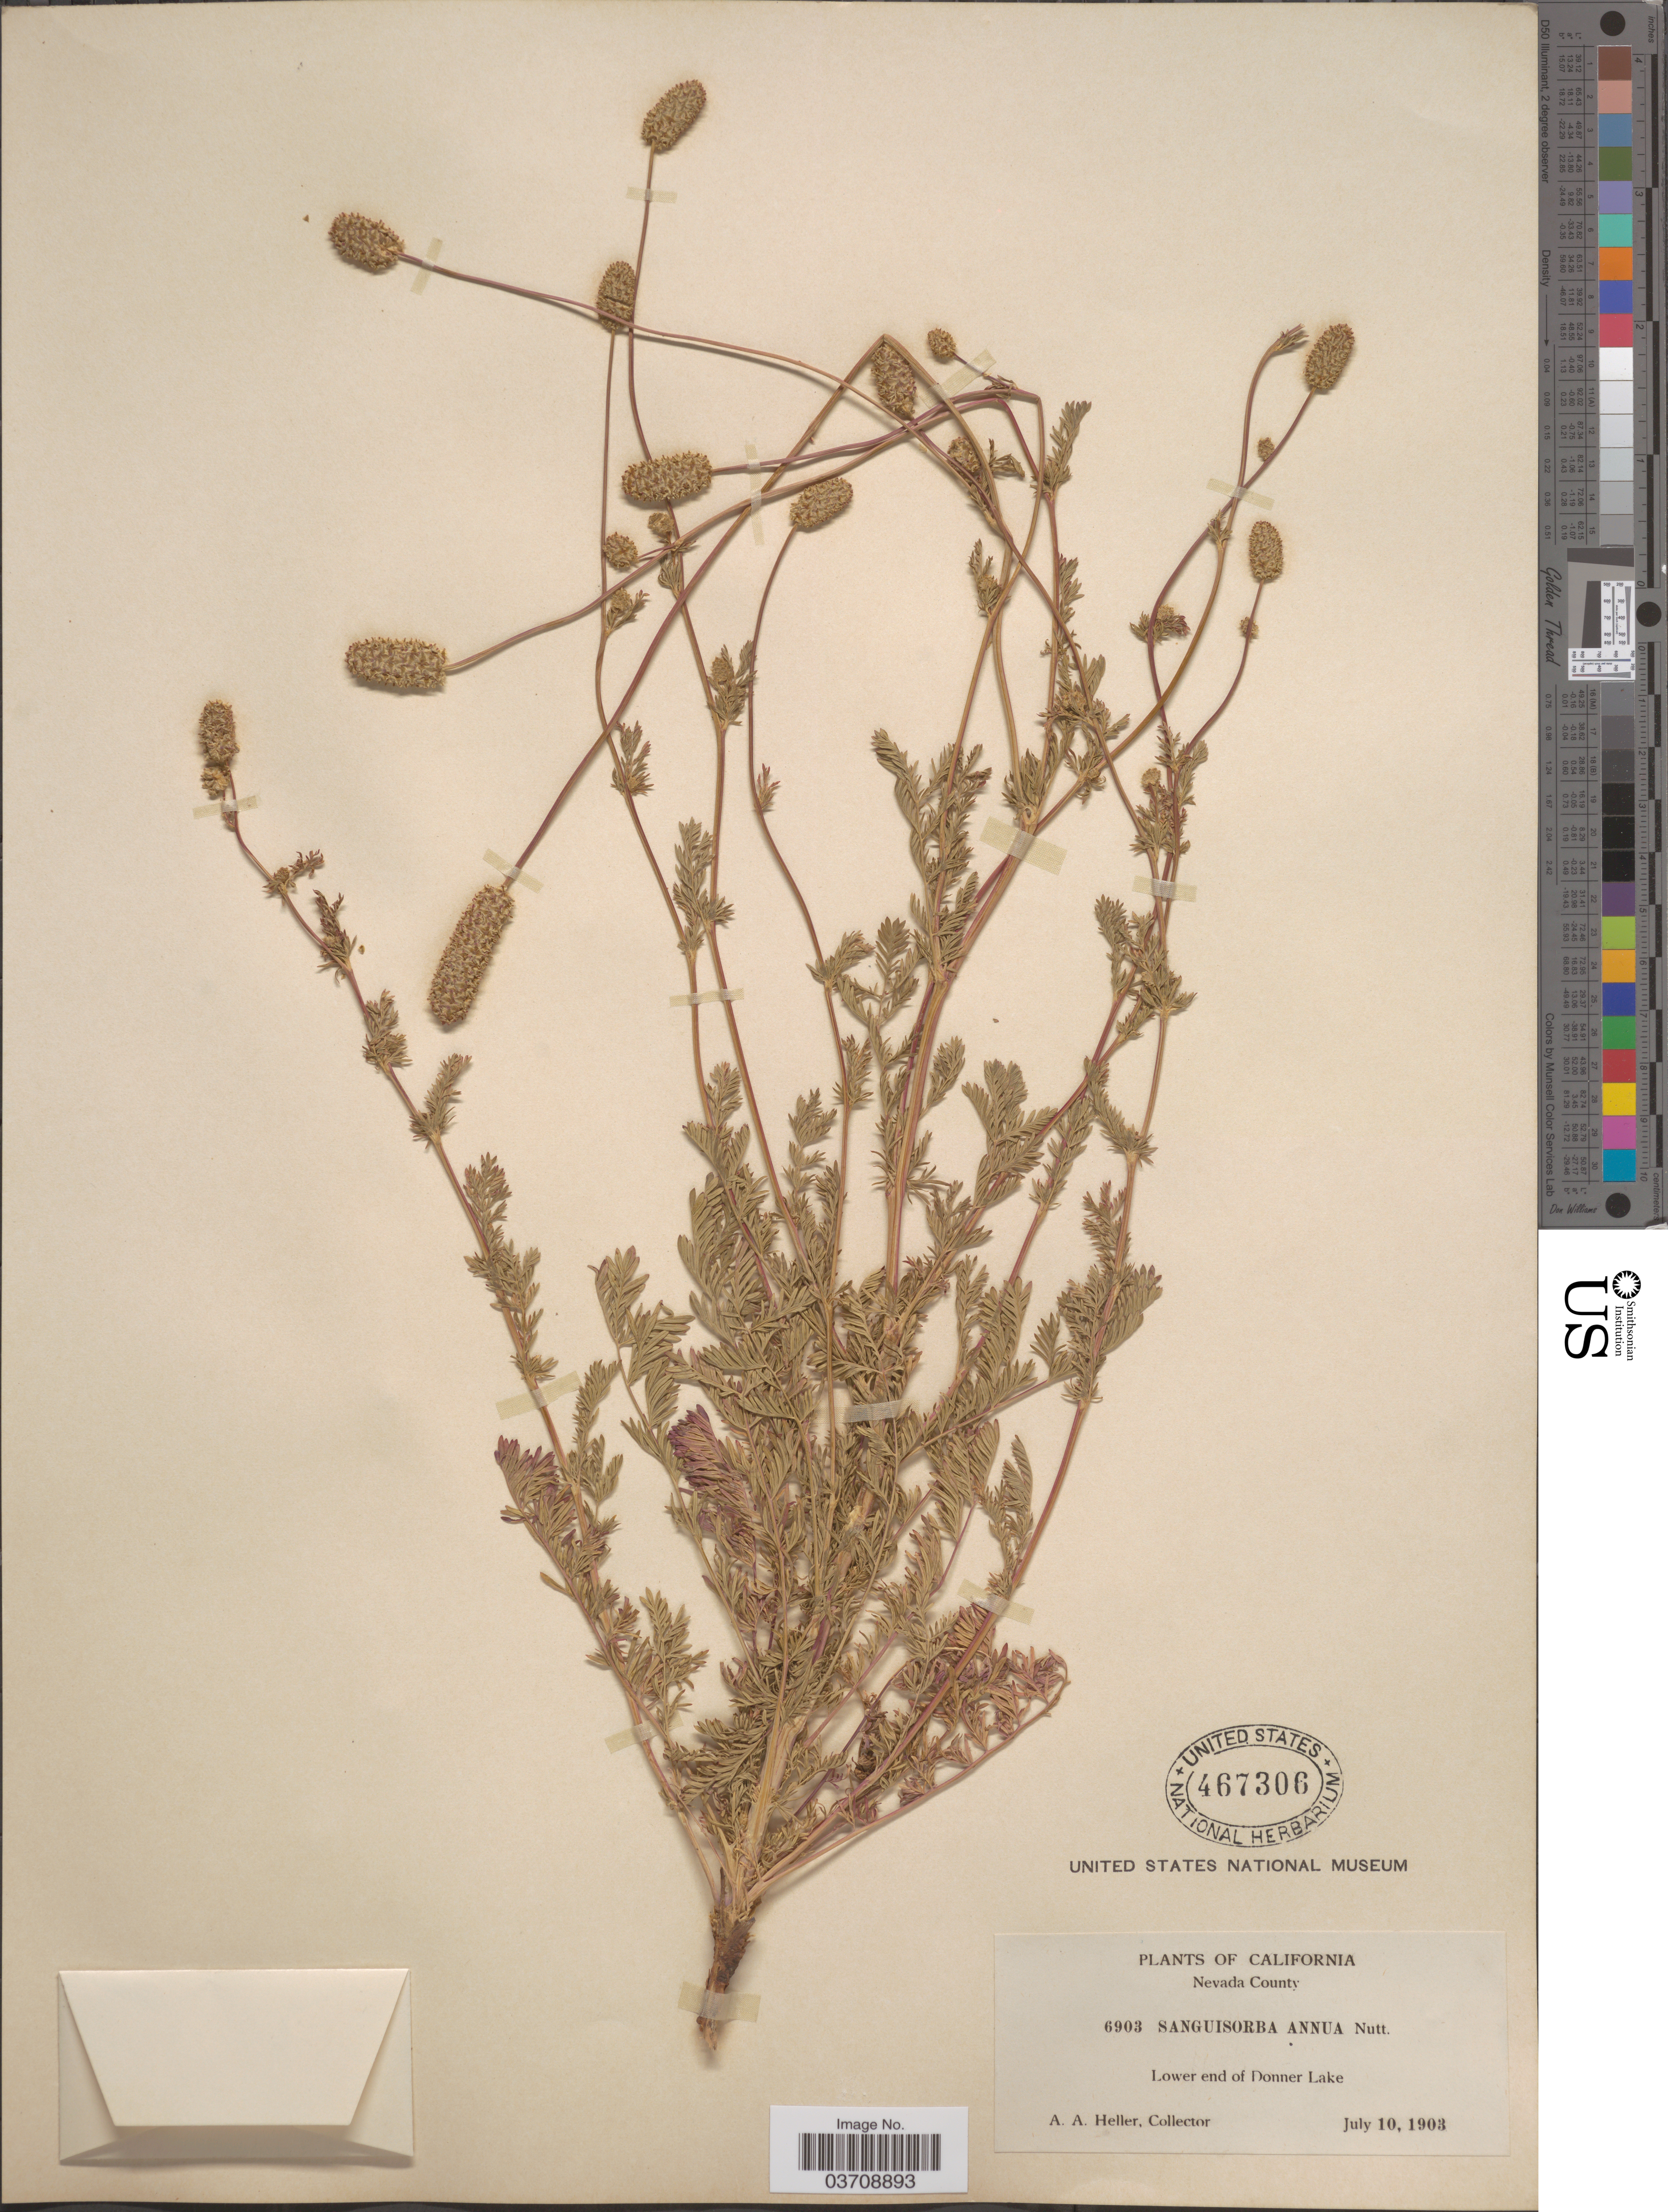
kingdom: Plantae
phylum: Tracheophyta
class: Magnoliopsida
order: Rosales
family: Rosaceae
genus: Sanguisorba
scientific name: Sanguisorba occidentalis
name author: Nutt.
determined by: Strong, Mark T., (BOT), Smithsonian Institution - National Museum of Natural History (UNITED STATES)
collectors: A. A. Heller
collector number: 6903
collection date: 1903-07-10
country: United States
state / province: California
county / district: Nevada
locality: Nevada County. Lower end of Donner Lake.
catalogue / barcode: US 467306